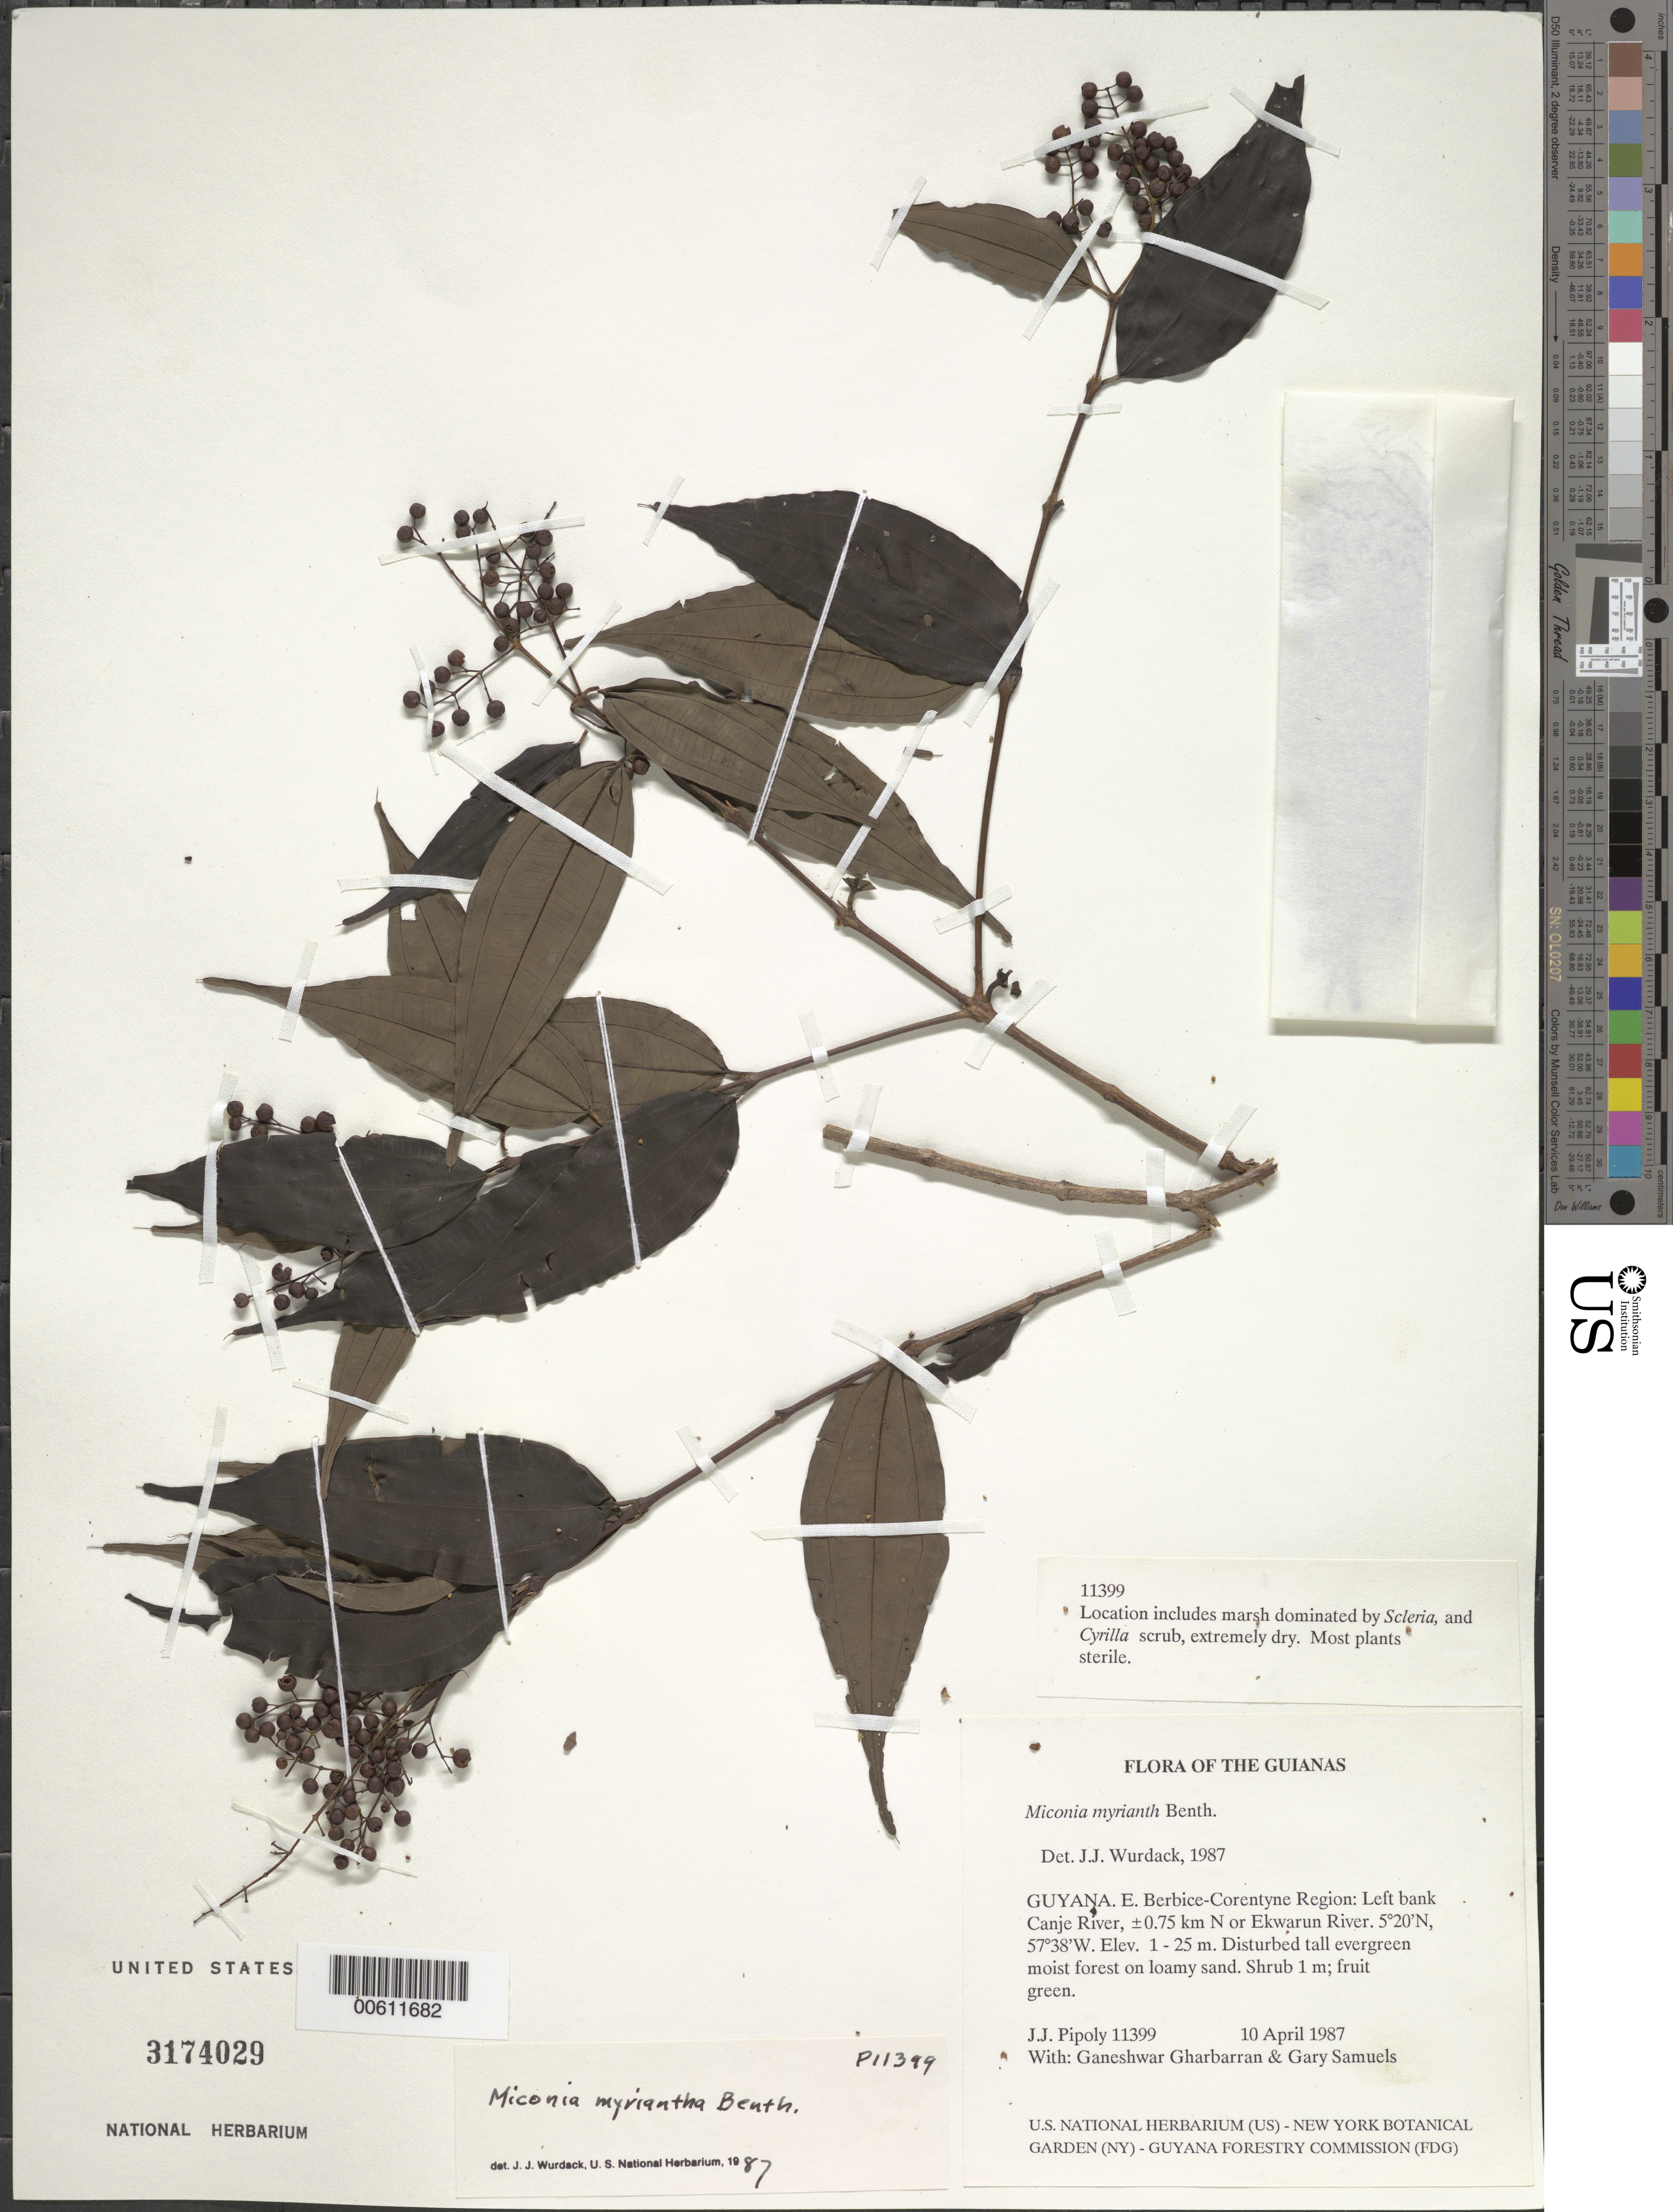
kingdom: Plantae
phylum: Tracheophyta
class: Magnoliopsida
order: Myrtales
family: Melastomataceae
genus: Miconia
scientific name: Miconia myriantha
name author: Benth.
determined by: Wurdack, John J., (US), US (UNITED STATES)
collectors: J. J. Pipoly, G. Gharbarran & G. Samuels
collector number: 11399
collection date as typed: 10 April 1987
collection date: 1987-04-10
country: Guyana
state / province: E. Berbice-Corentyne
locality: Canje River, ± 0.75 km N of Ekwarun River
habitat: Disturbed tall evergreen moist forest on loamy sand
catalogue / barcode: US 3174029